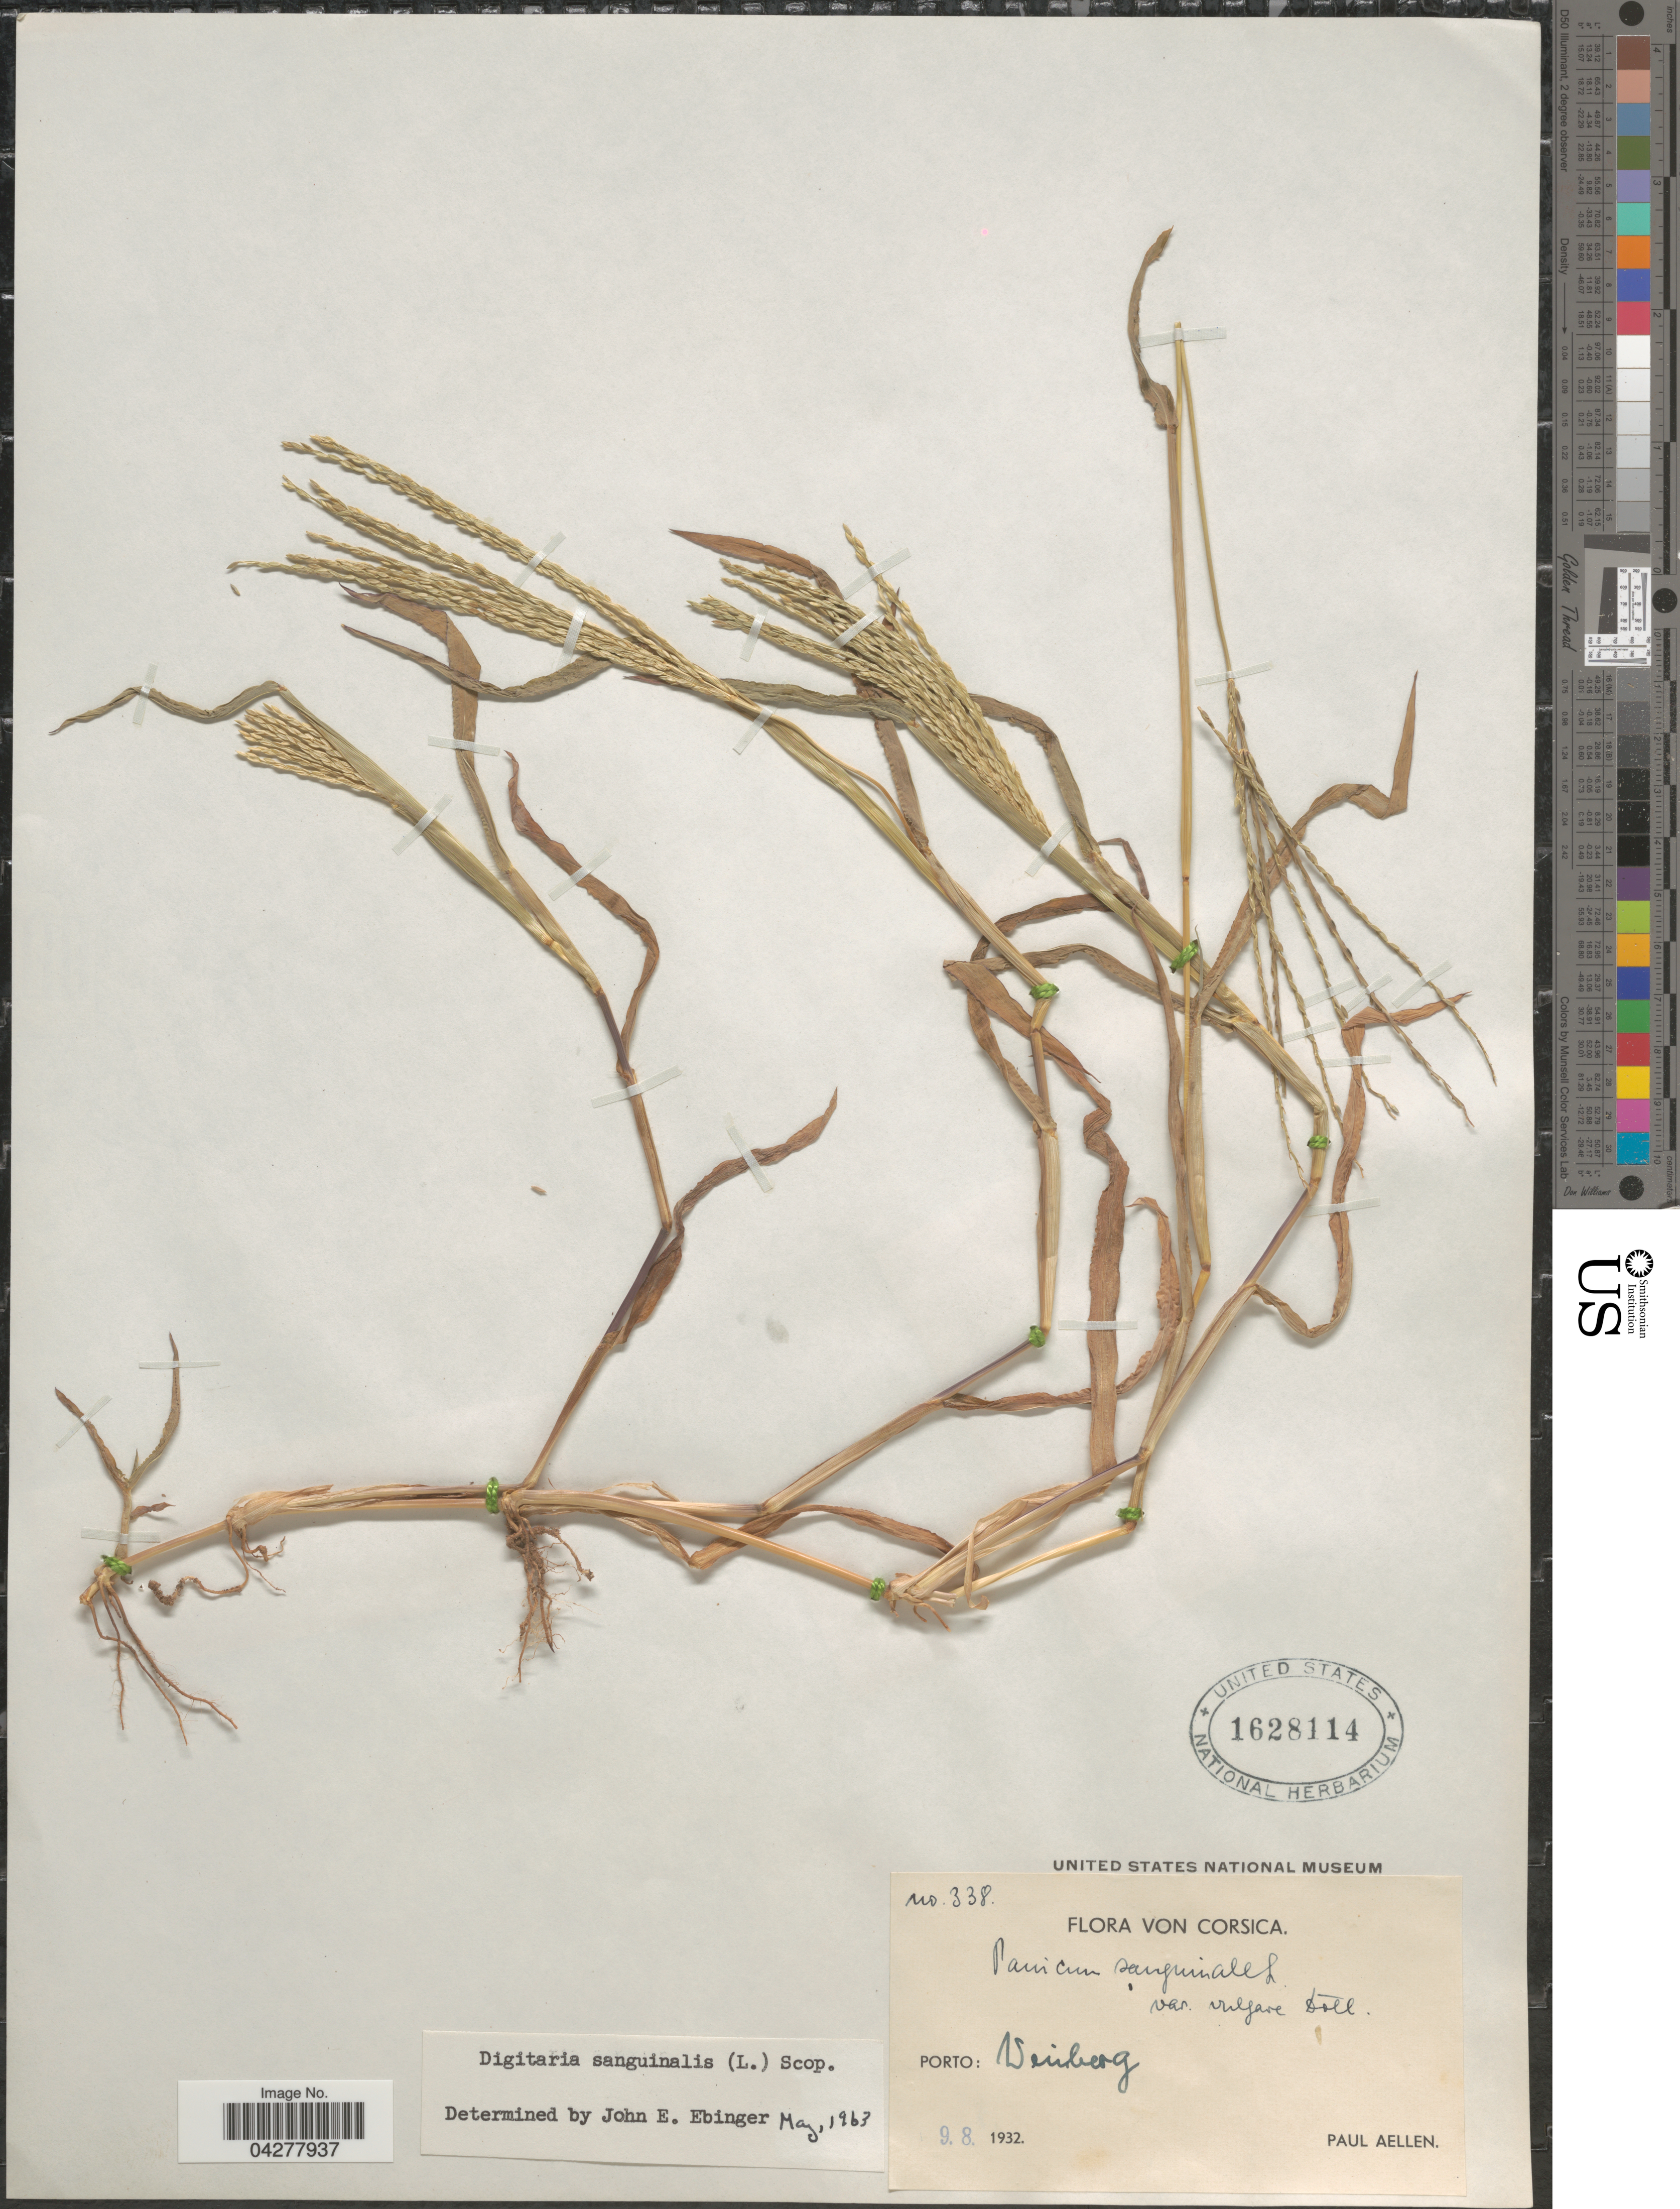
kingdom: Plantae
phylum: Tracheophyta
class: Liliopsida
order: Poales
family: Poaceae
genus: Digitaria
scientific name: Digitaria sanguinalis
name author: (L.) Scop.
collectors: P. Aellen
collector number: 338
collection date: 1932-08-09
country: France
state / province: Corsica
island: Corse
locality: Porto: Weinberg.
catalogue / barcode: US 1628114